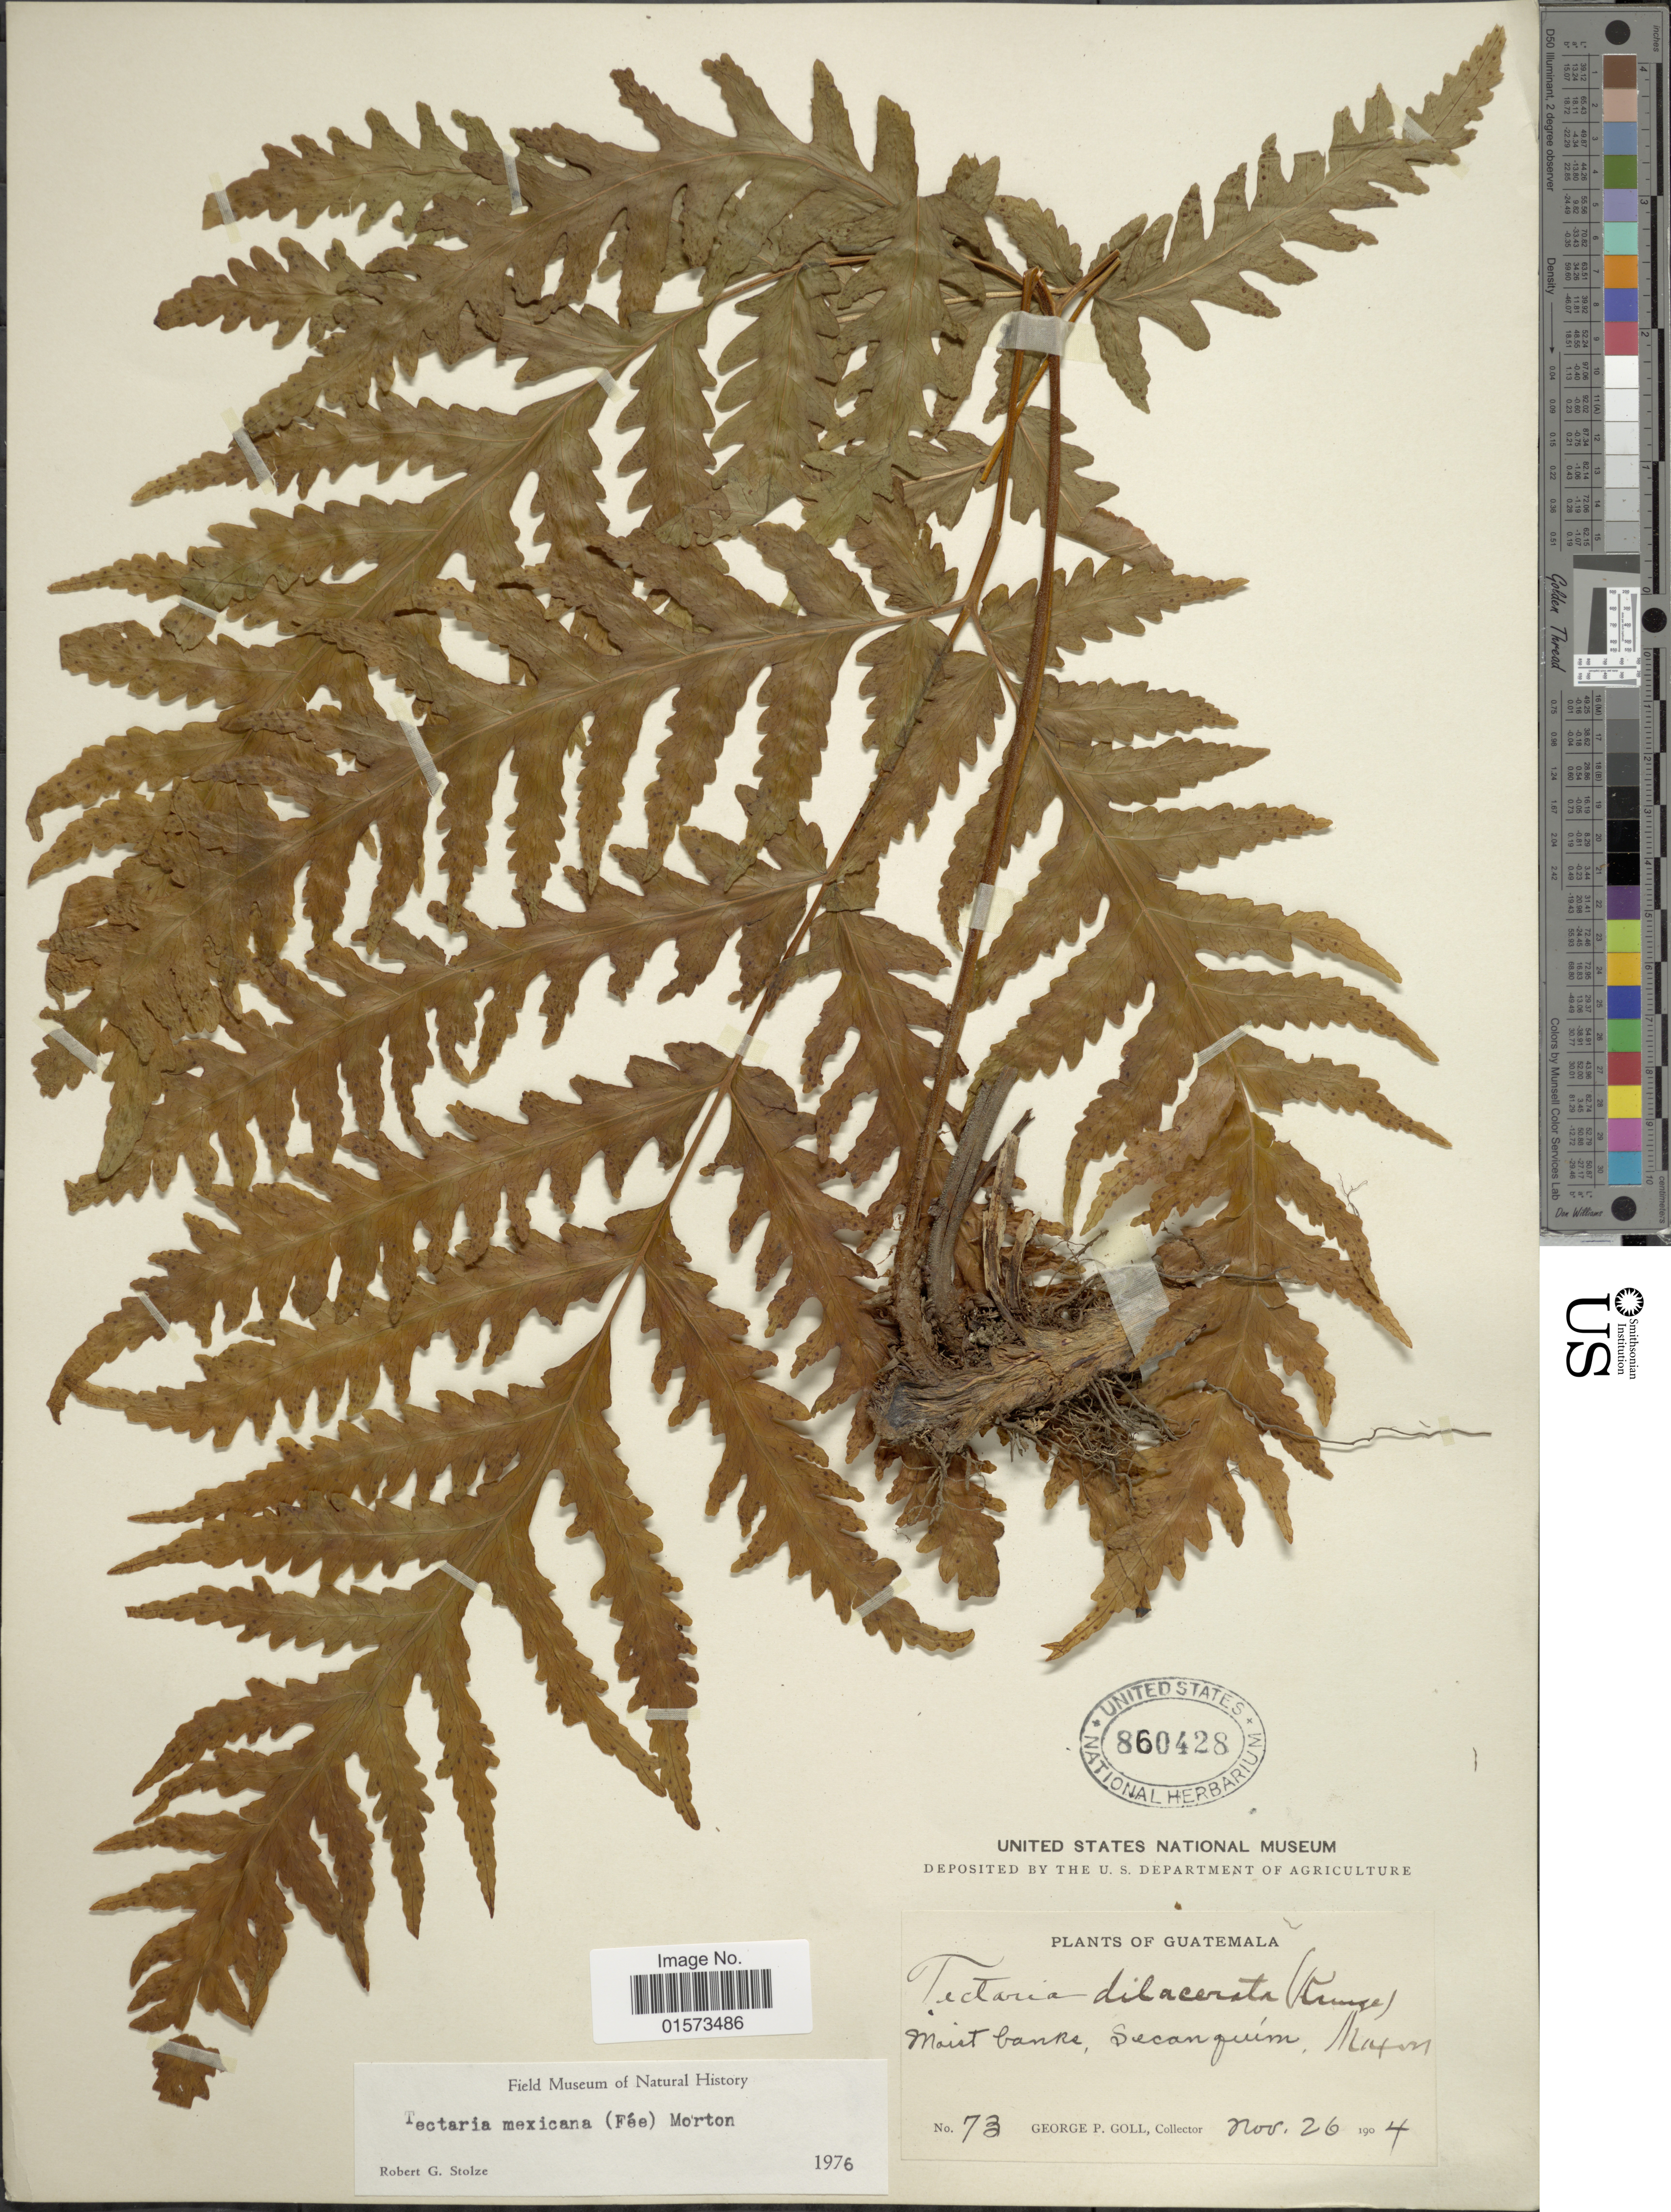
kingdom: Plantae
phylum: Tracheophyta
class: Polypodiopsida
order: Polypodiales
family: Tectariaceae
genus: Tectaria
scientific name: Tectaria mexicana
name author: (Fée) C.V. Morton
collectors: G. P. Goll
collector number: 73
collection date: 1904-11-26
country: Guatemala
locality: Moist Banks, Secanguim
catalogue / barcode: US 860428